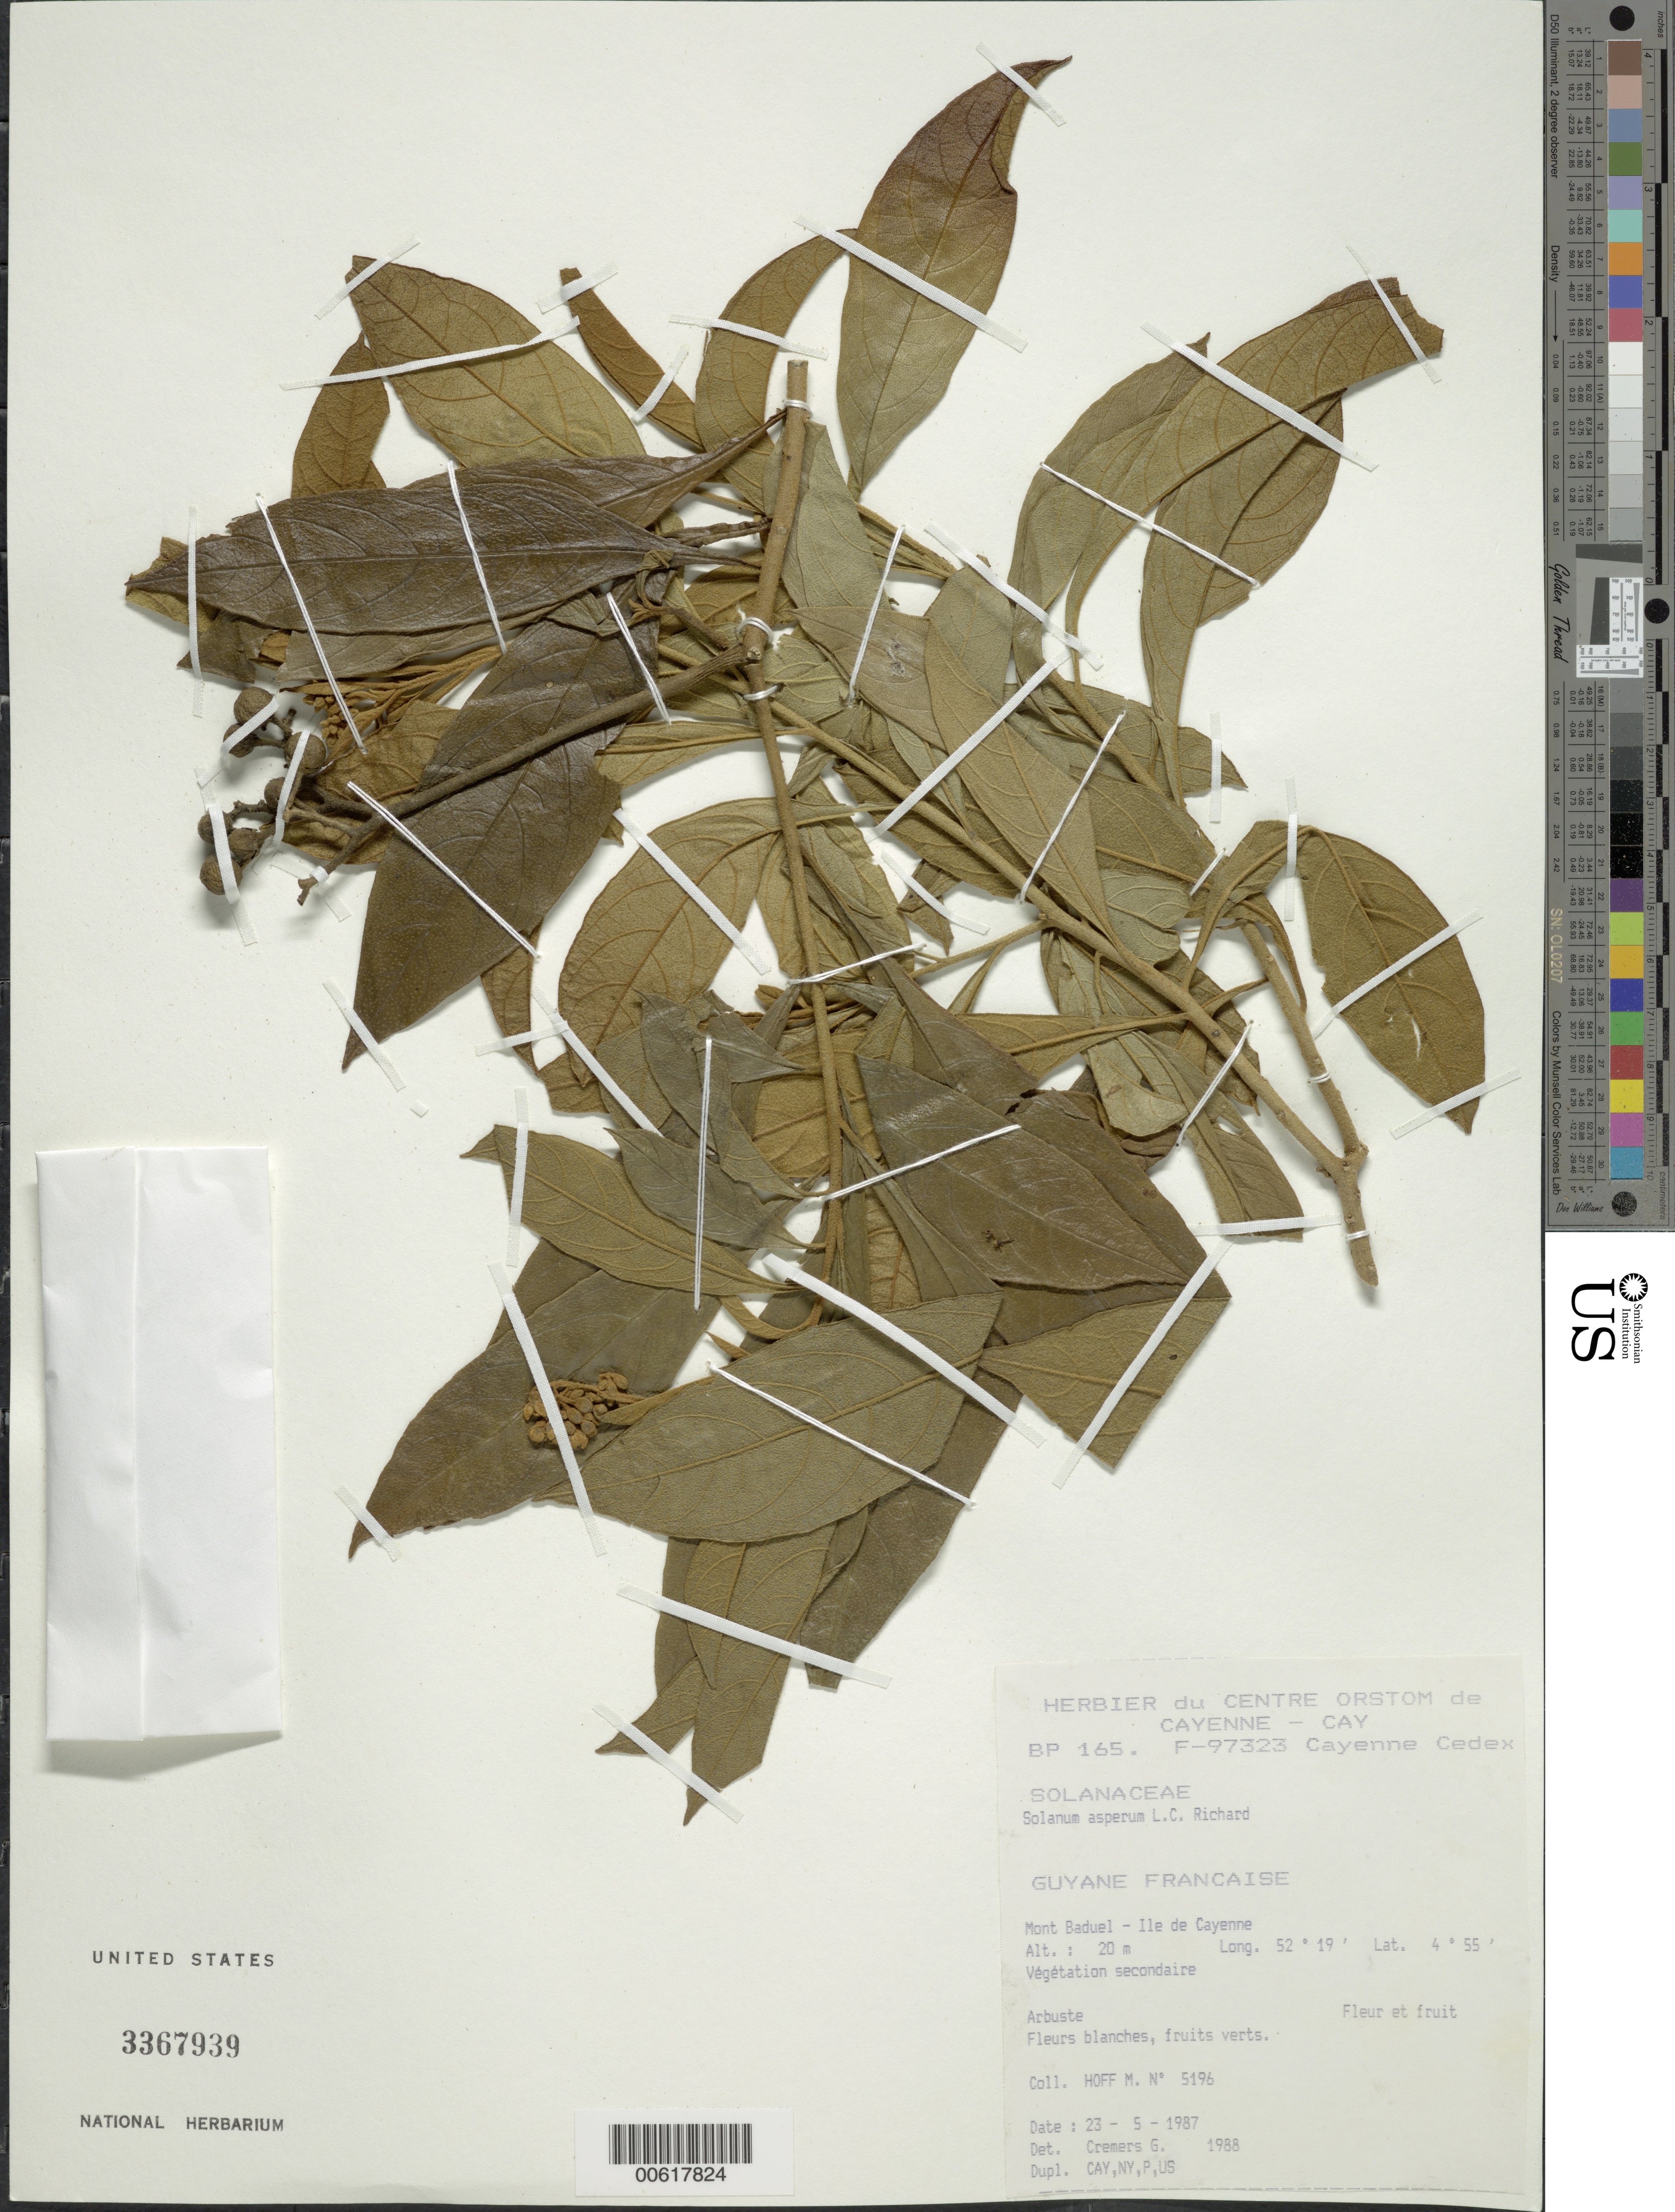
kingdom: Plantae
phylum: Tracheophyta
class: Magnoliopsida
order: Solanales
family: Solanaceae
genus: Solanum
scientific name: Solanum asperum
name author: Rich.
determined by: Cremers, Georges A.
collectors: M. Hoff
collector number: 5196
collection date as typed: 5 May 1987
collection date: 1987-05-05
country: French Guiana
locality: Mont Baduel - Ile de Cayenne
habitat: secondary vegetation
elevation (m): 20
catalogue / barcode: US 3367939